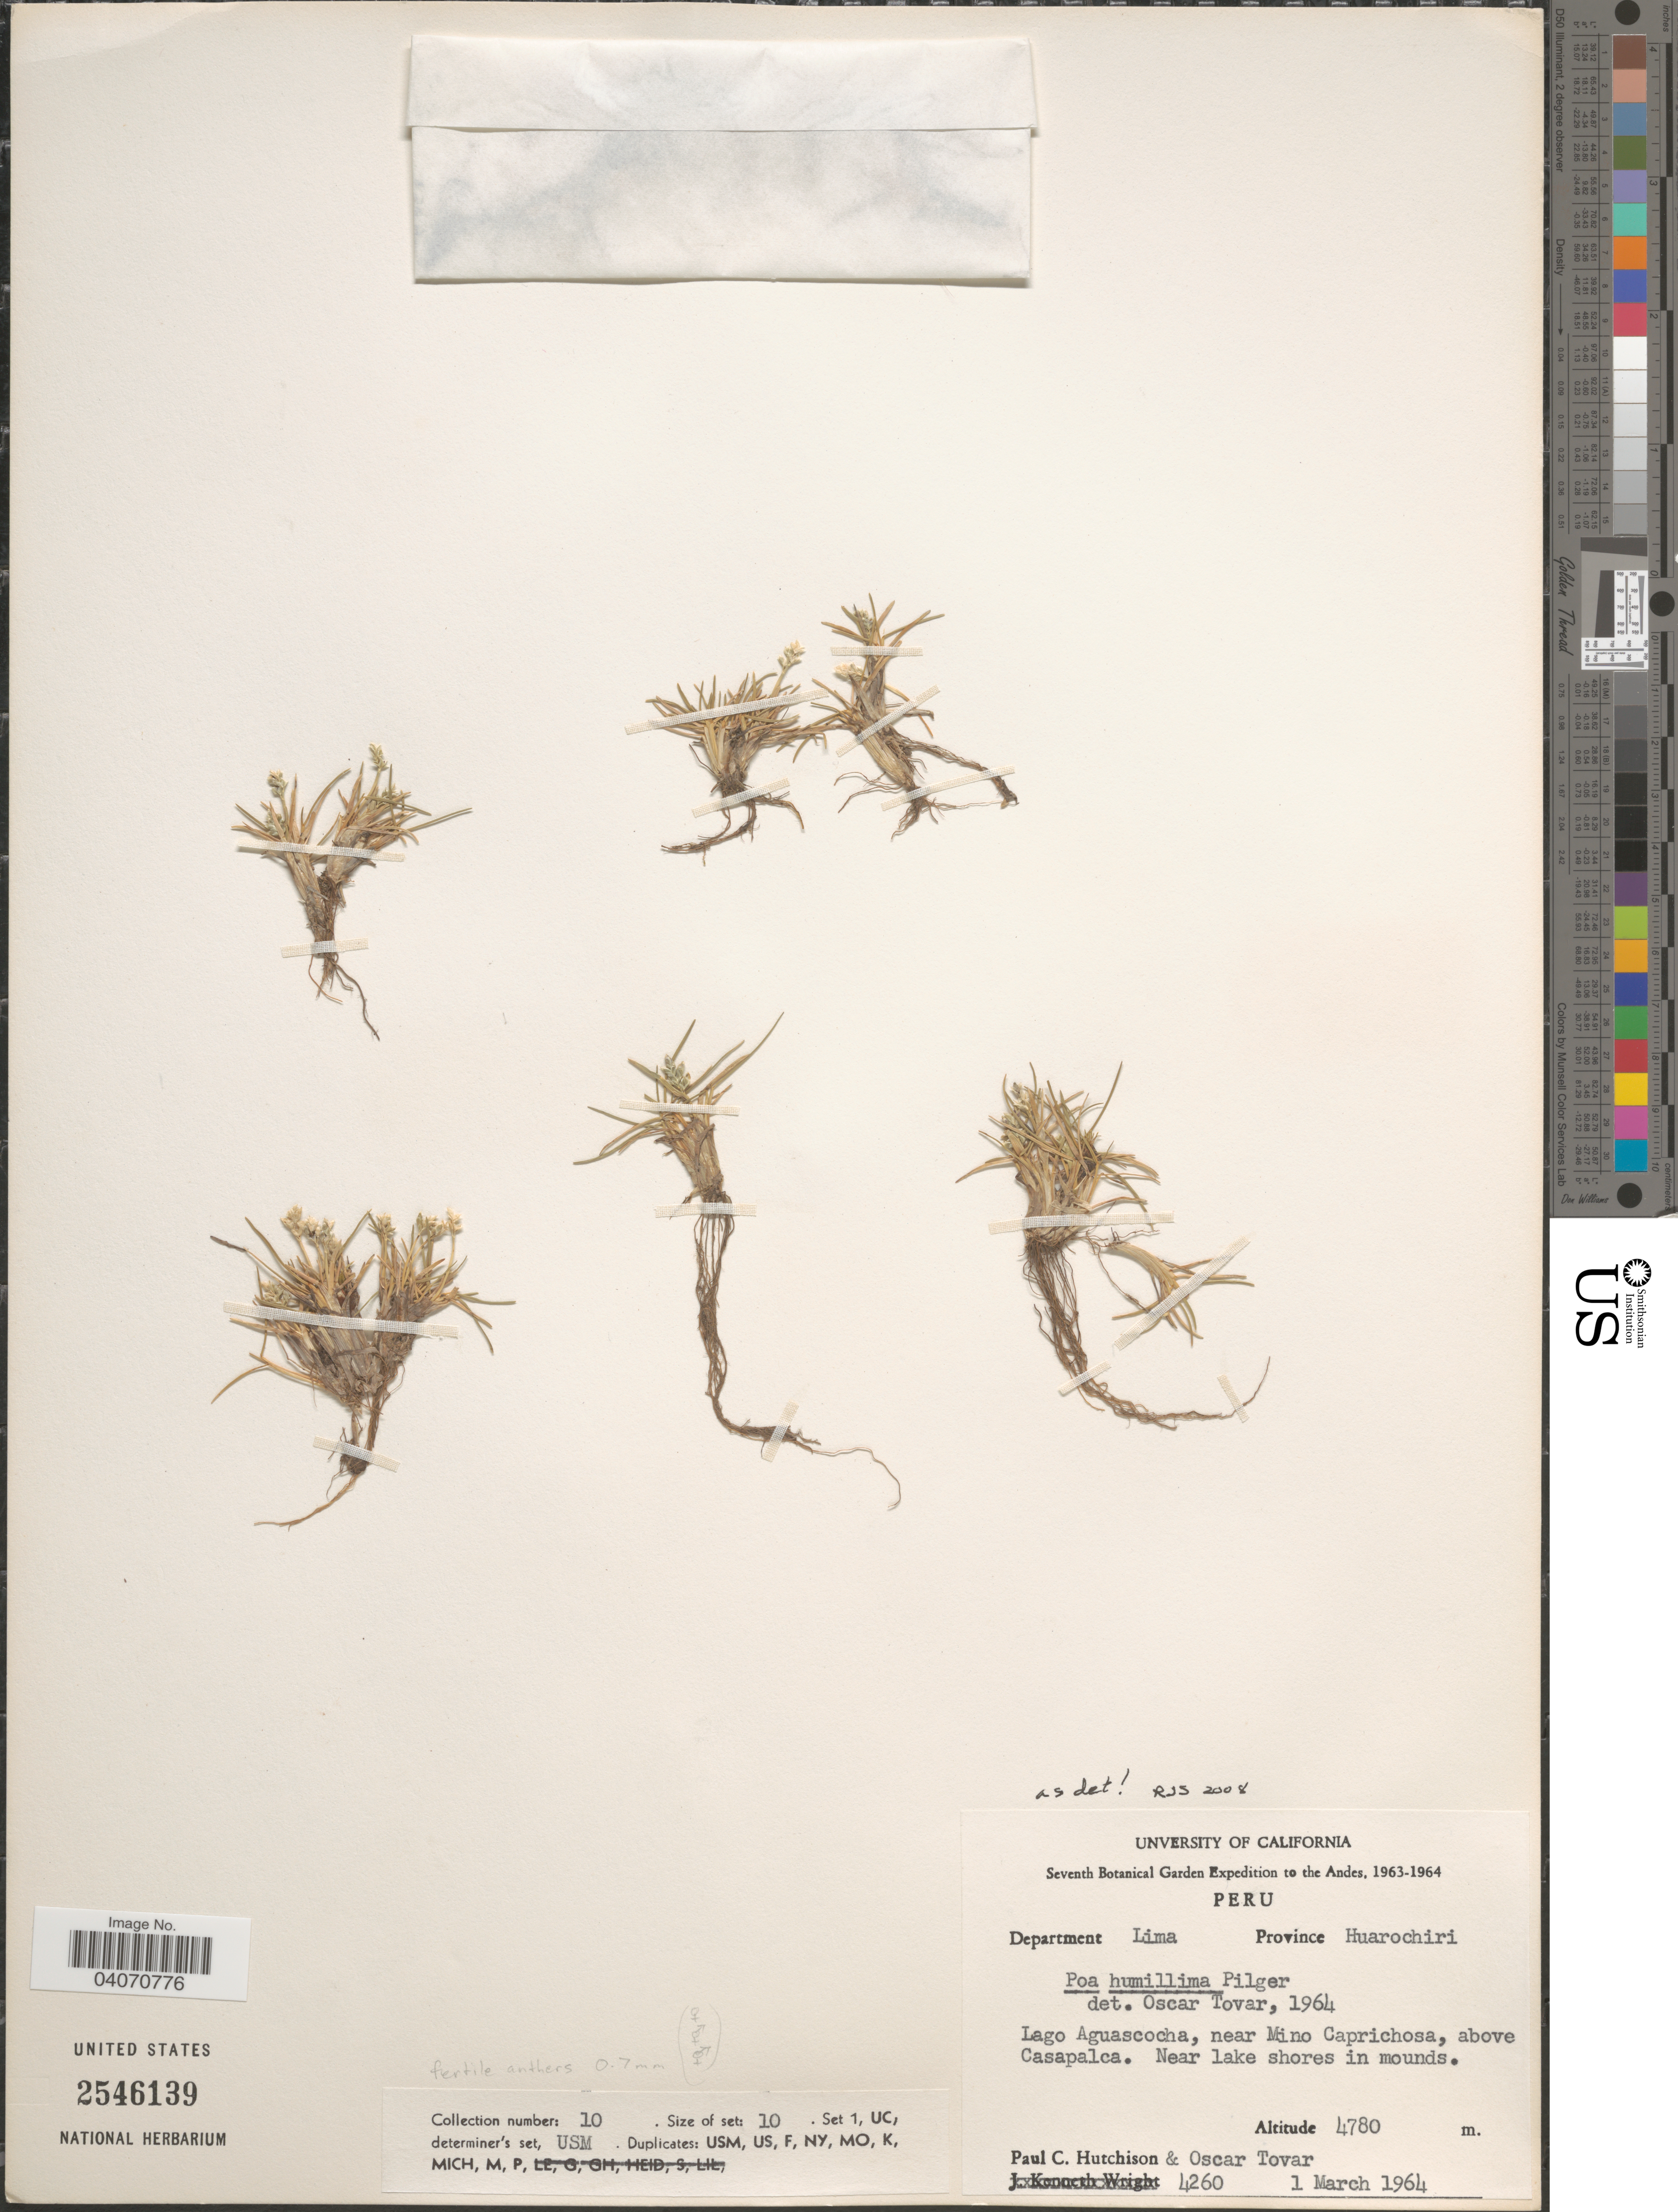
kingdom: Plantae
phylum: Tracheophyta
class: Liliopsida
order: Poales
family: Poaceae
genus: Poa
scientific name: Poa humillima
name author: Pilg.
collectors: P. C. Hutchison & Ó. Tovar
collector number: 4260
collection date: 1964-03-01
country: Peru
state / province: Lima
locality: Seventh Botanical Garden Expedition to the Andes, 1963-1964. Department Lima. Province Huarochiri. Lago Aguascocha, near Mino Caprichosa, above Casapalca. Near lake shores in mounds.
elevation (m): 4780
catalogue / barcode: US 2546139